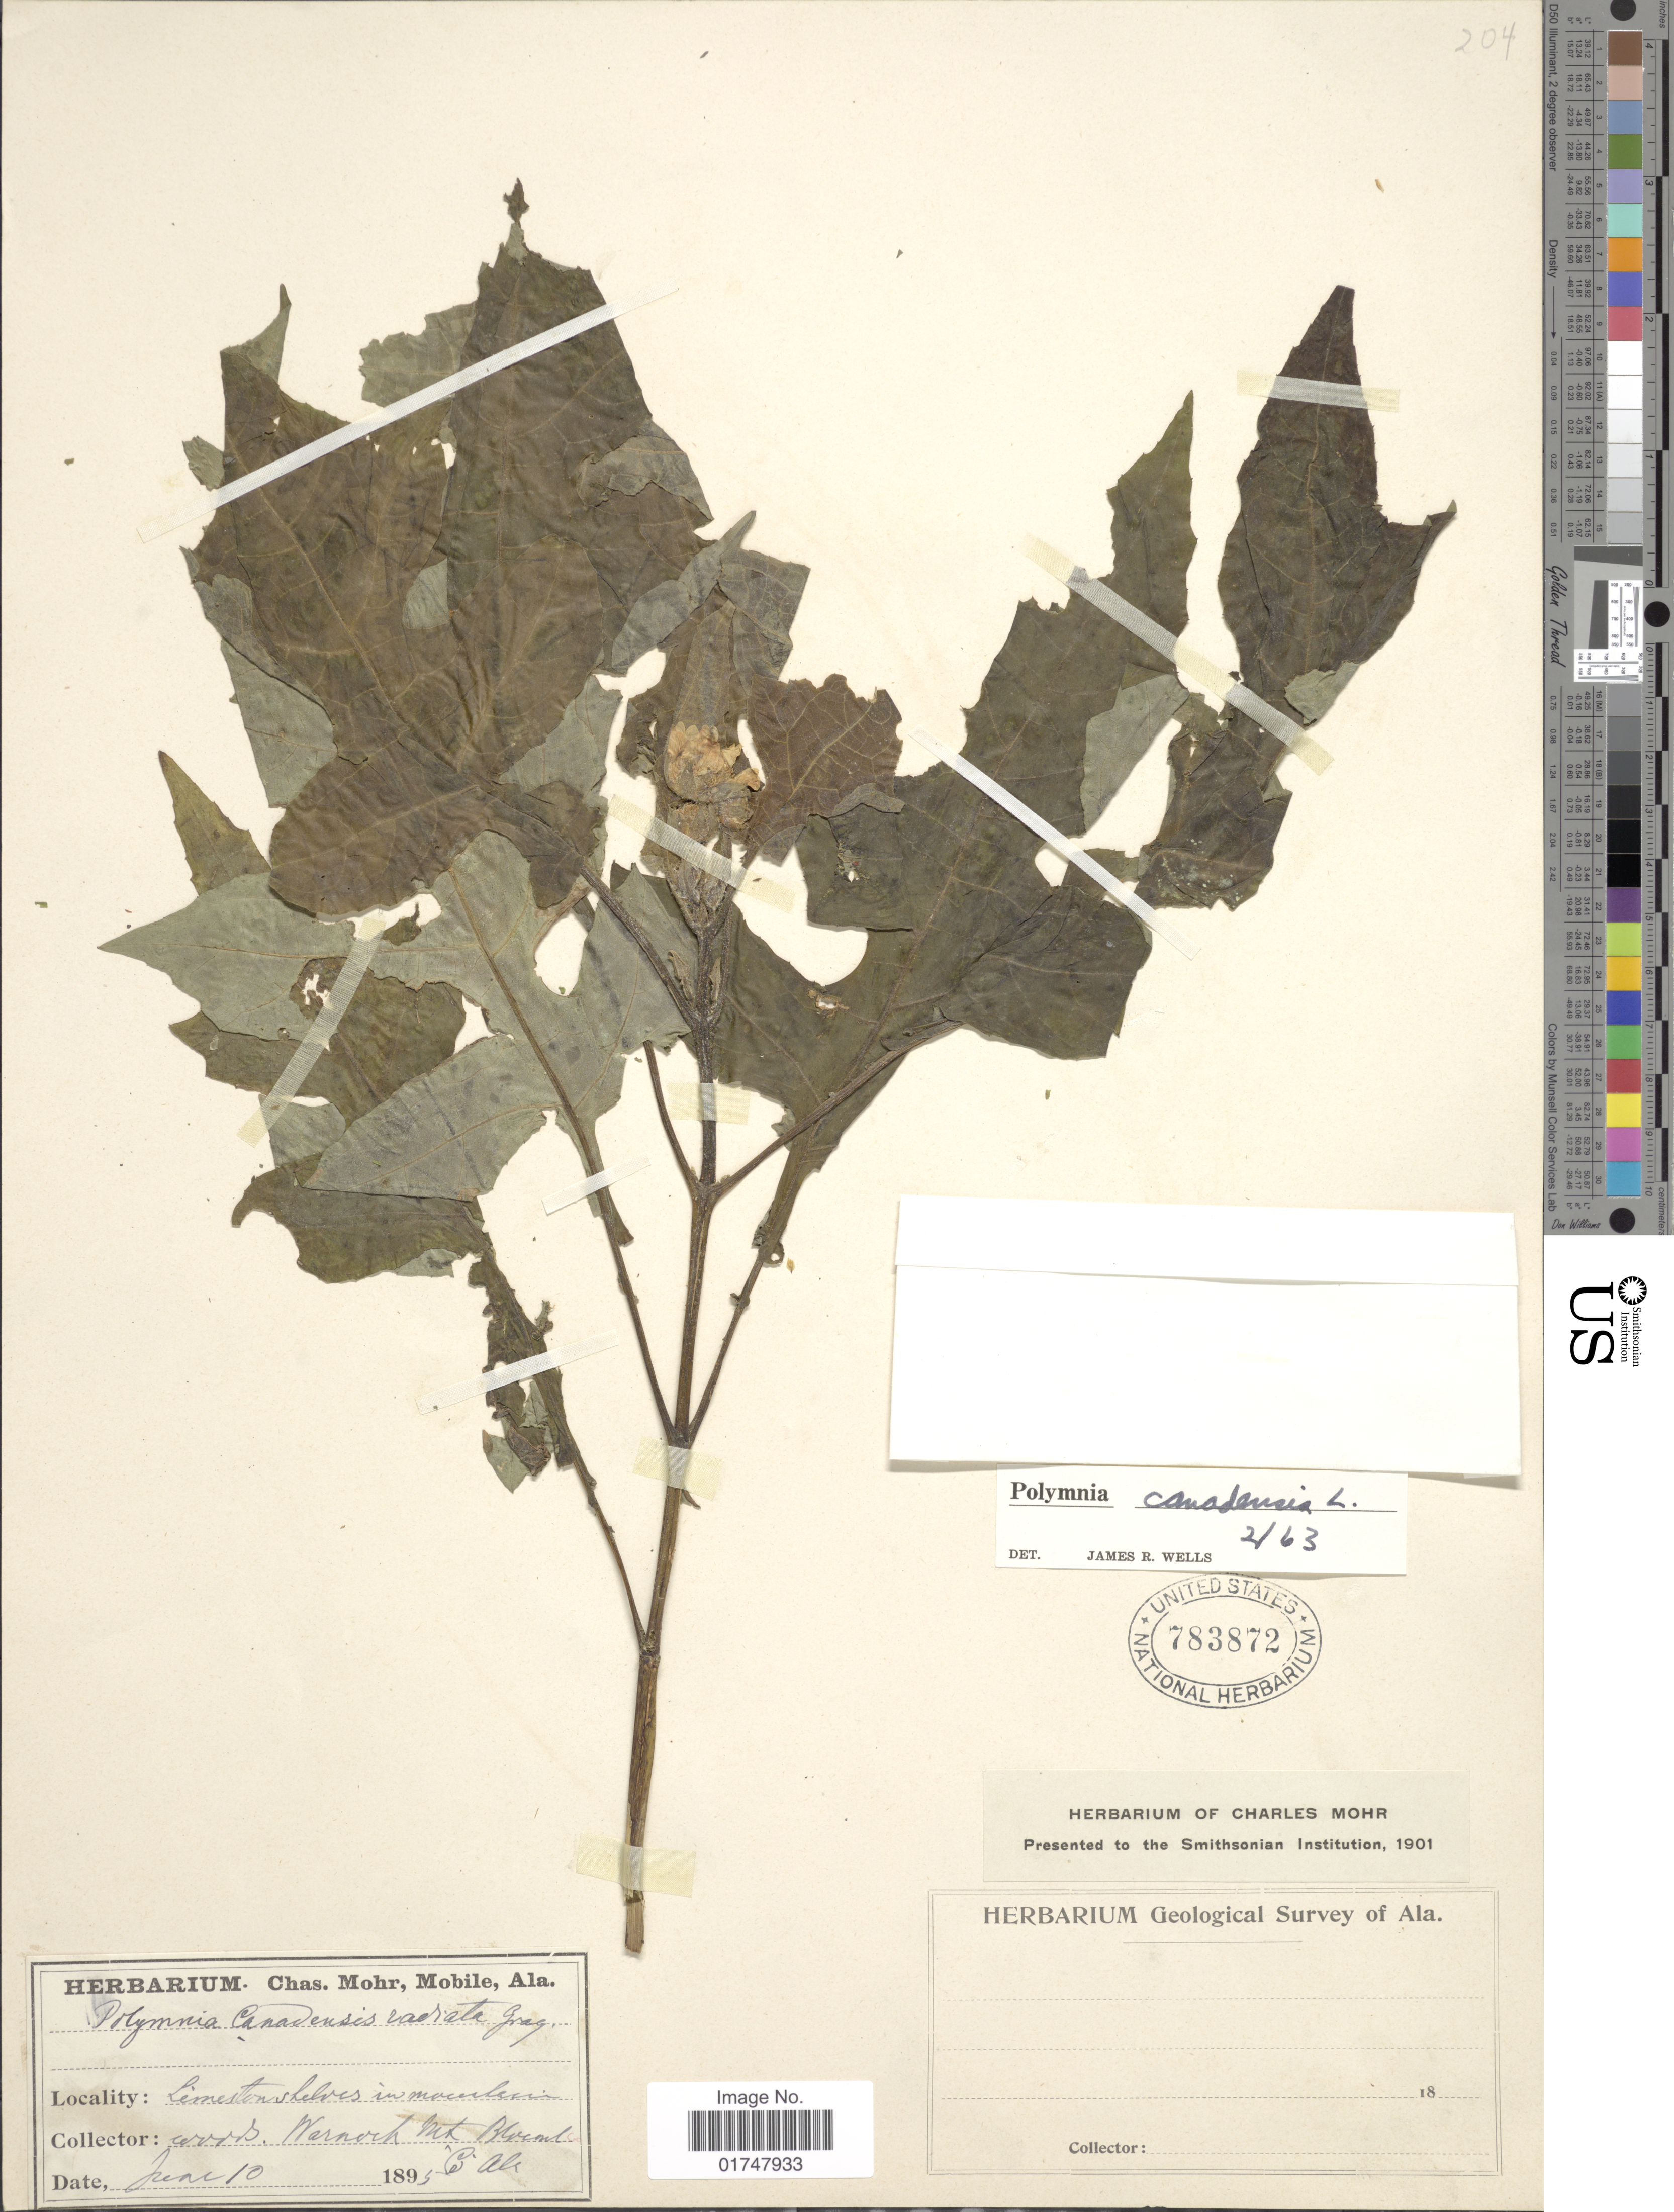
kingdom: Plantae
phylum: Tracheophyta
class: Magnoliopsida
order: Asterales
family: Asteraceae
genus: Polymnia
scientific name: Polymnia canadensis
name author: L.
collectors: ex herb. Charles Mohr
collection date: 1895-06-10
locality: Limeston shelves in macerkasci woods. Warnock Mts. Bloeml. Co [interpreted]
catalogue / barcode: US 783872